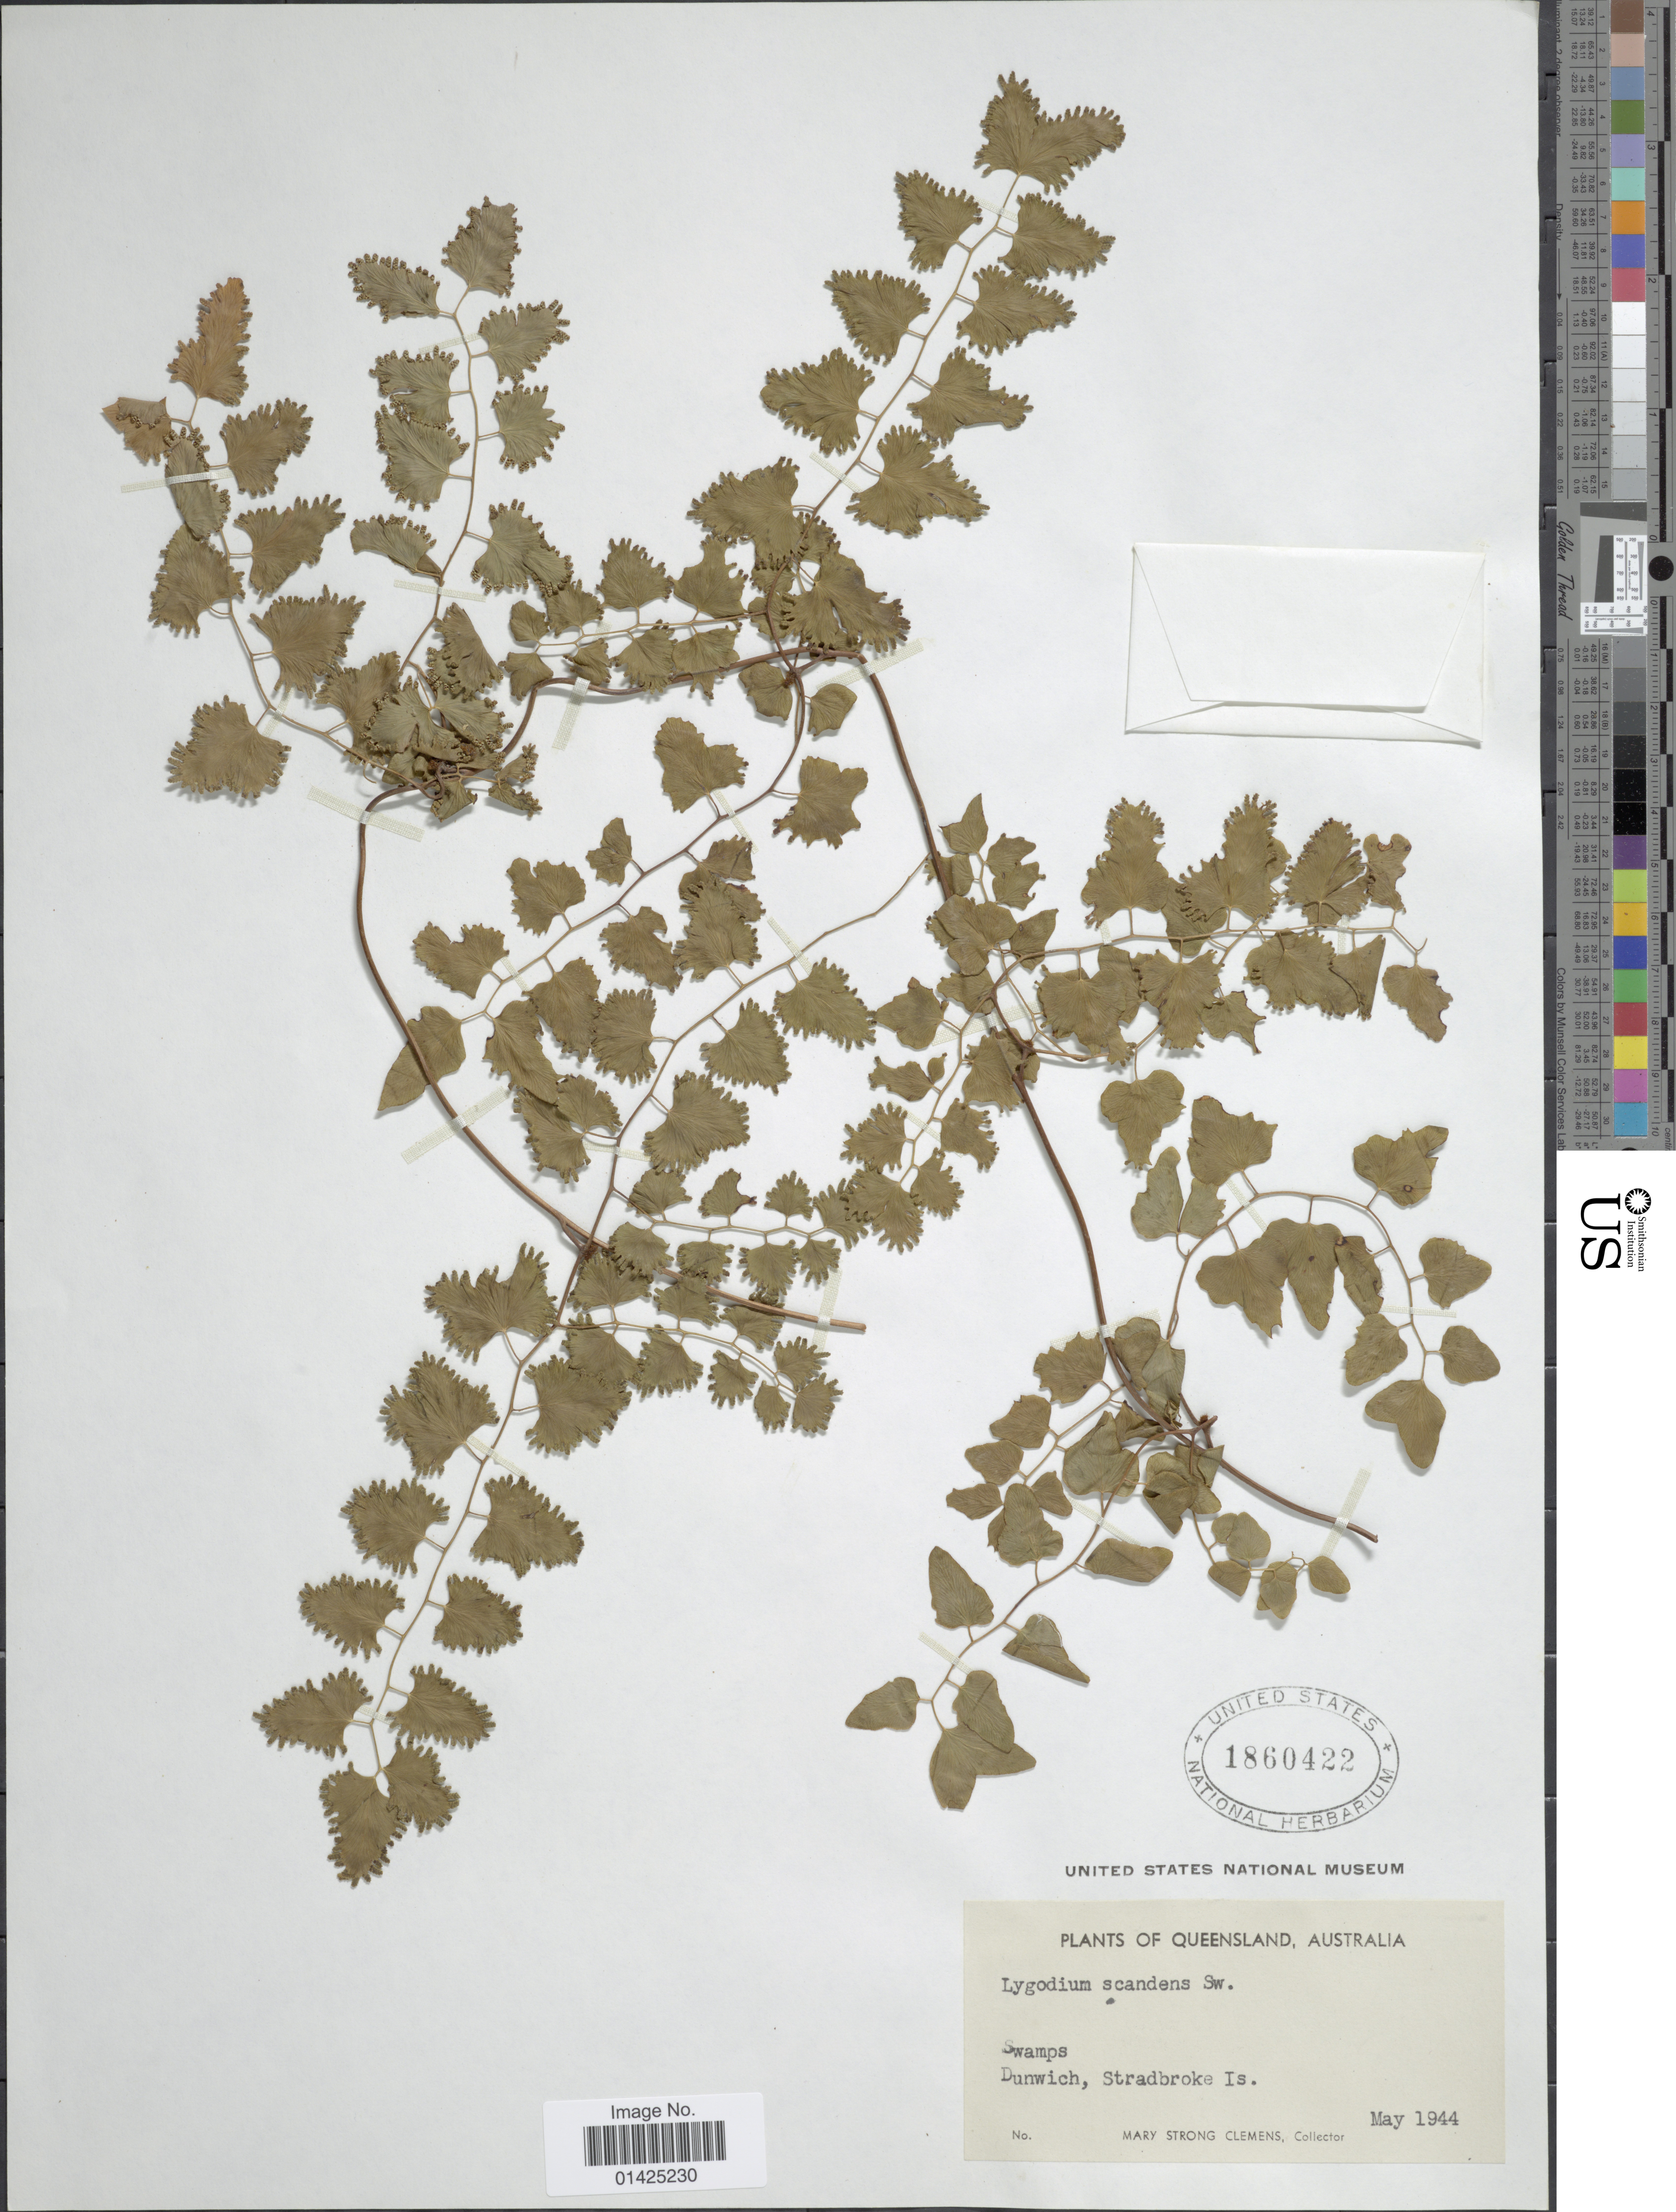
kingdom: Plantae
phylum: Tracheophyta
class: Polypodiopsida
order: Schizaeales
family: Lygodiaceae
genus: Lygodium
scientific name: Lygodium microphyllum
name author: (Cav.) R. Br.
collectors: M. S. Clemens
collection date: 1944-05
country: Australia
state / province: Queensland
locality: Swamps, Dunwich, Stradbroke Is.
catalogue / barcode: US 1860422